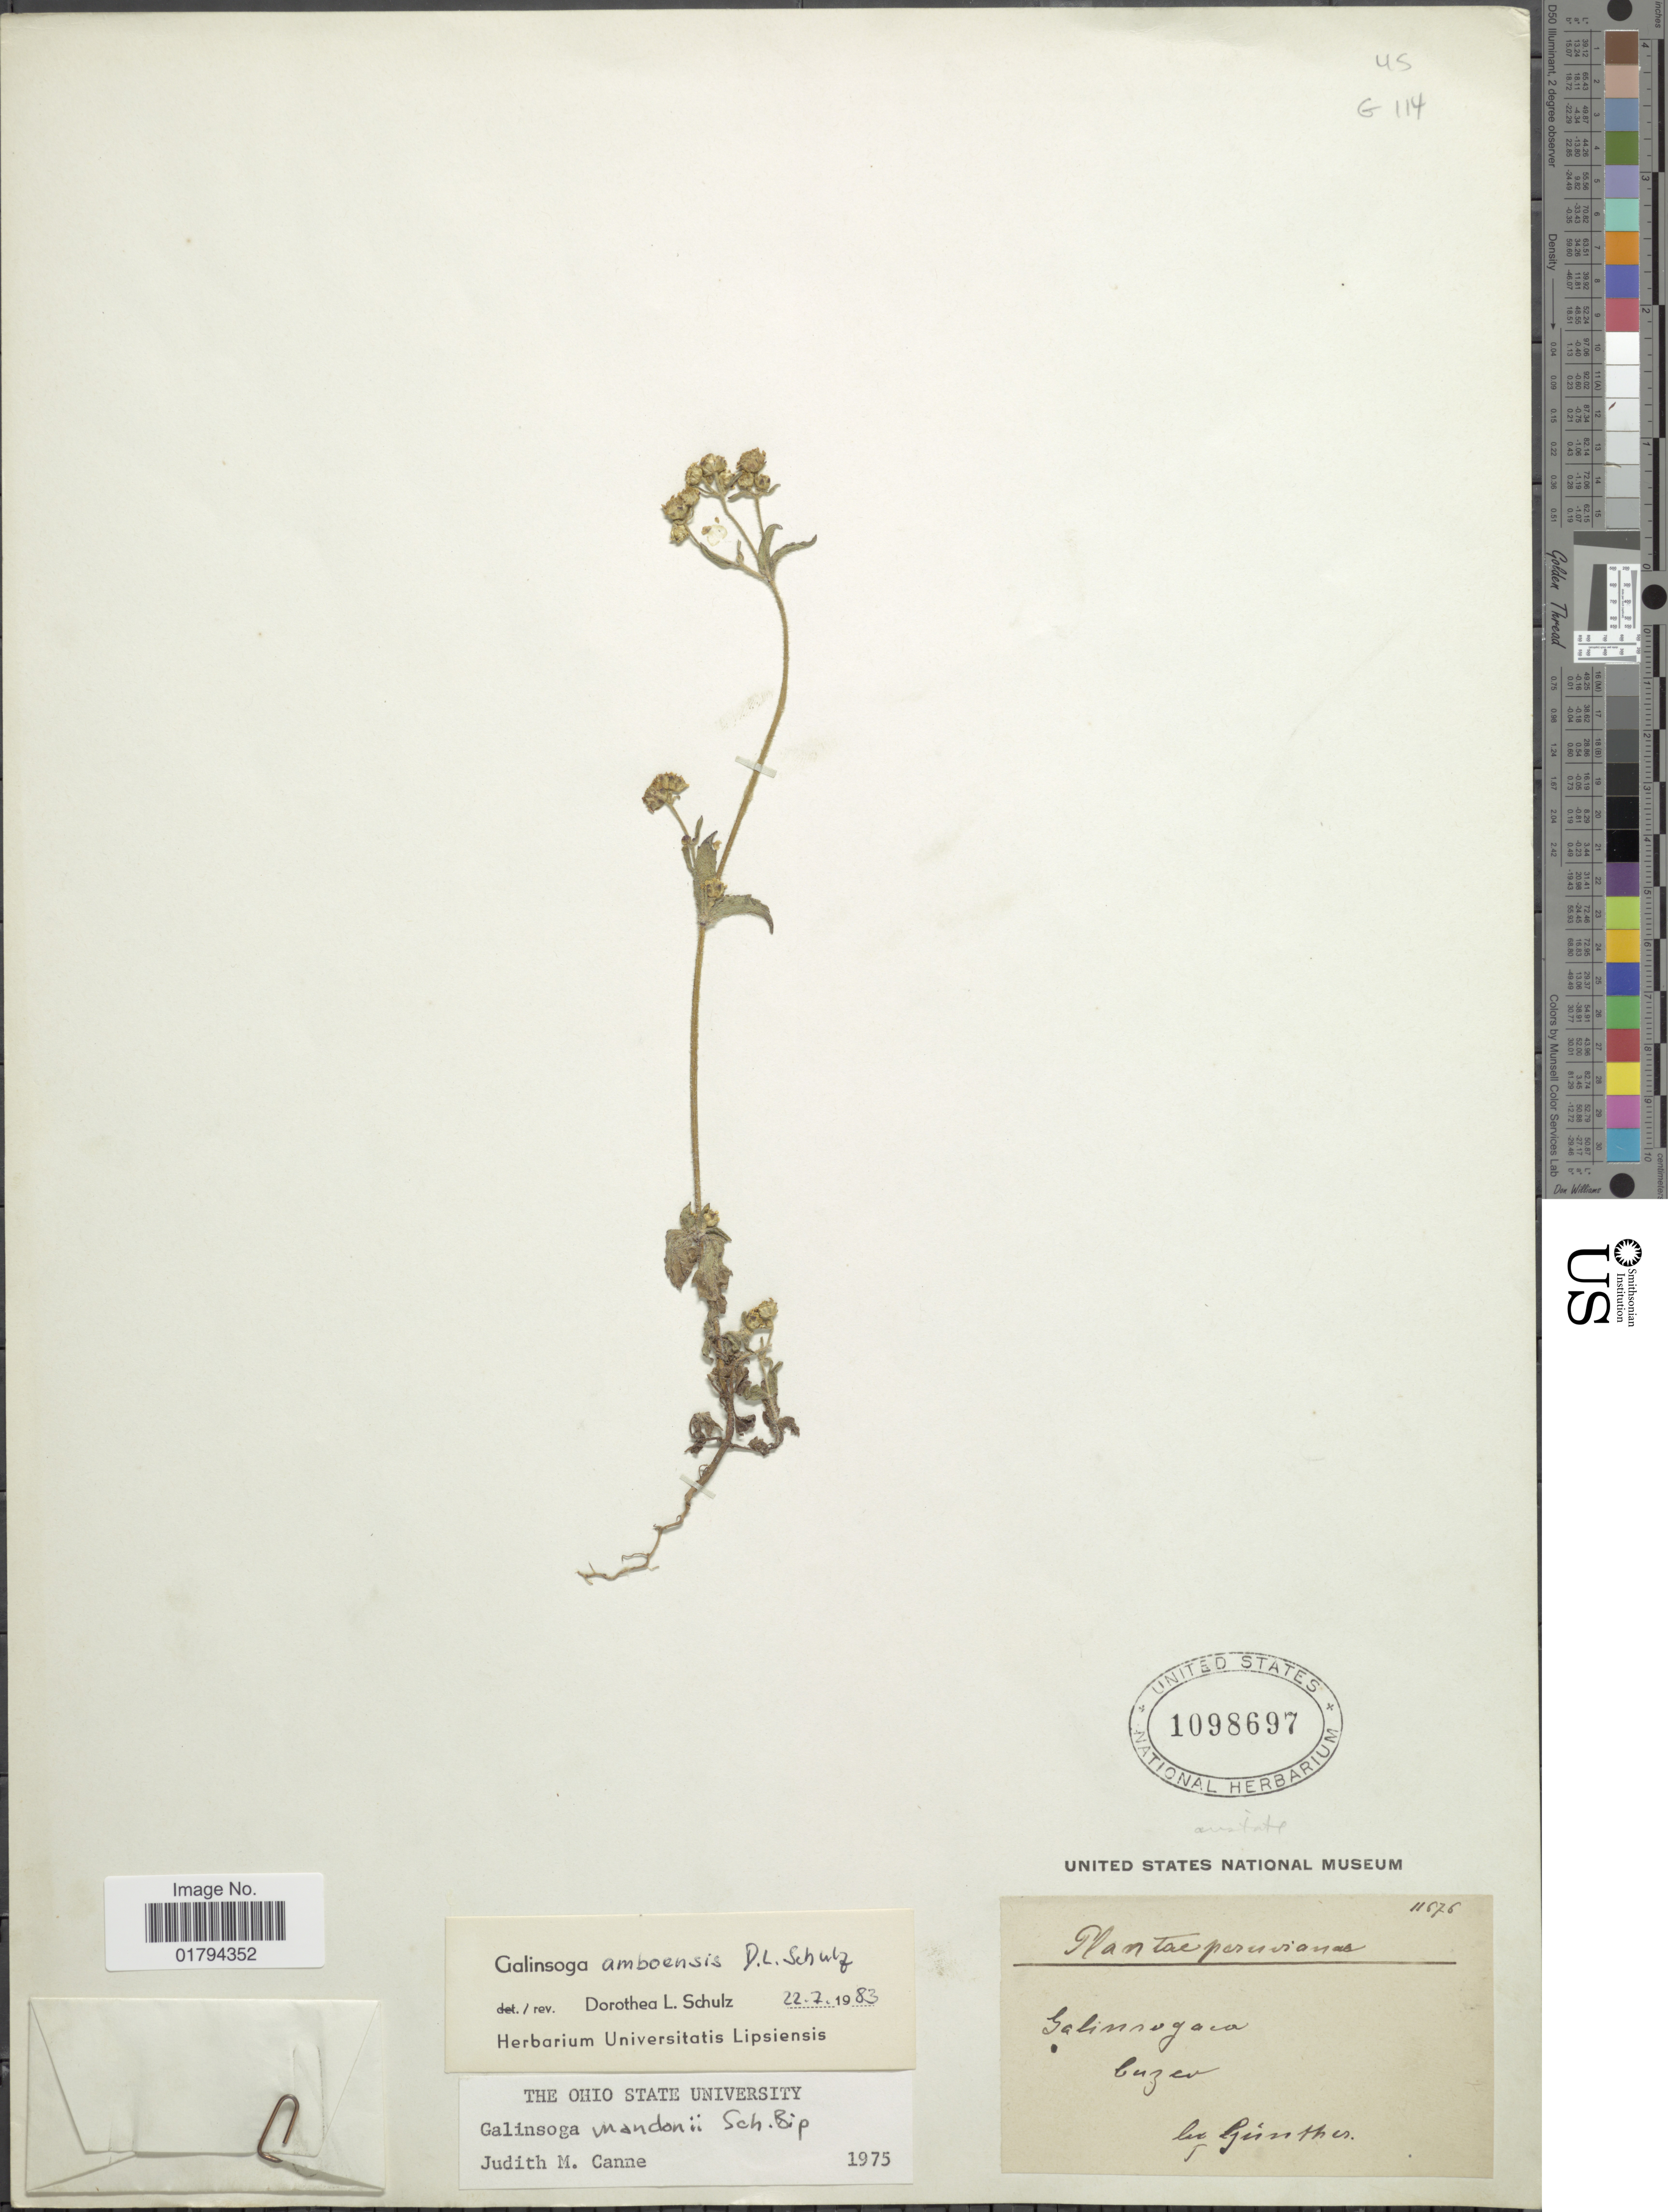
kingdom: Plantae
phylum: Tracheophyta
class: Magnoliopsida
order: Asterales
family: Asteraceae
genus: Galinsoga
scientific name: Galinsoga amboensis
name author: D.L. Schulz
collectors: -. Gunther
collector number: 11676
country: Peru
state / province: Cusco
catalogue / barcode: US 1098697